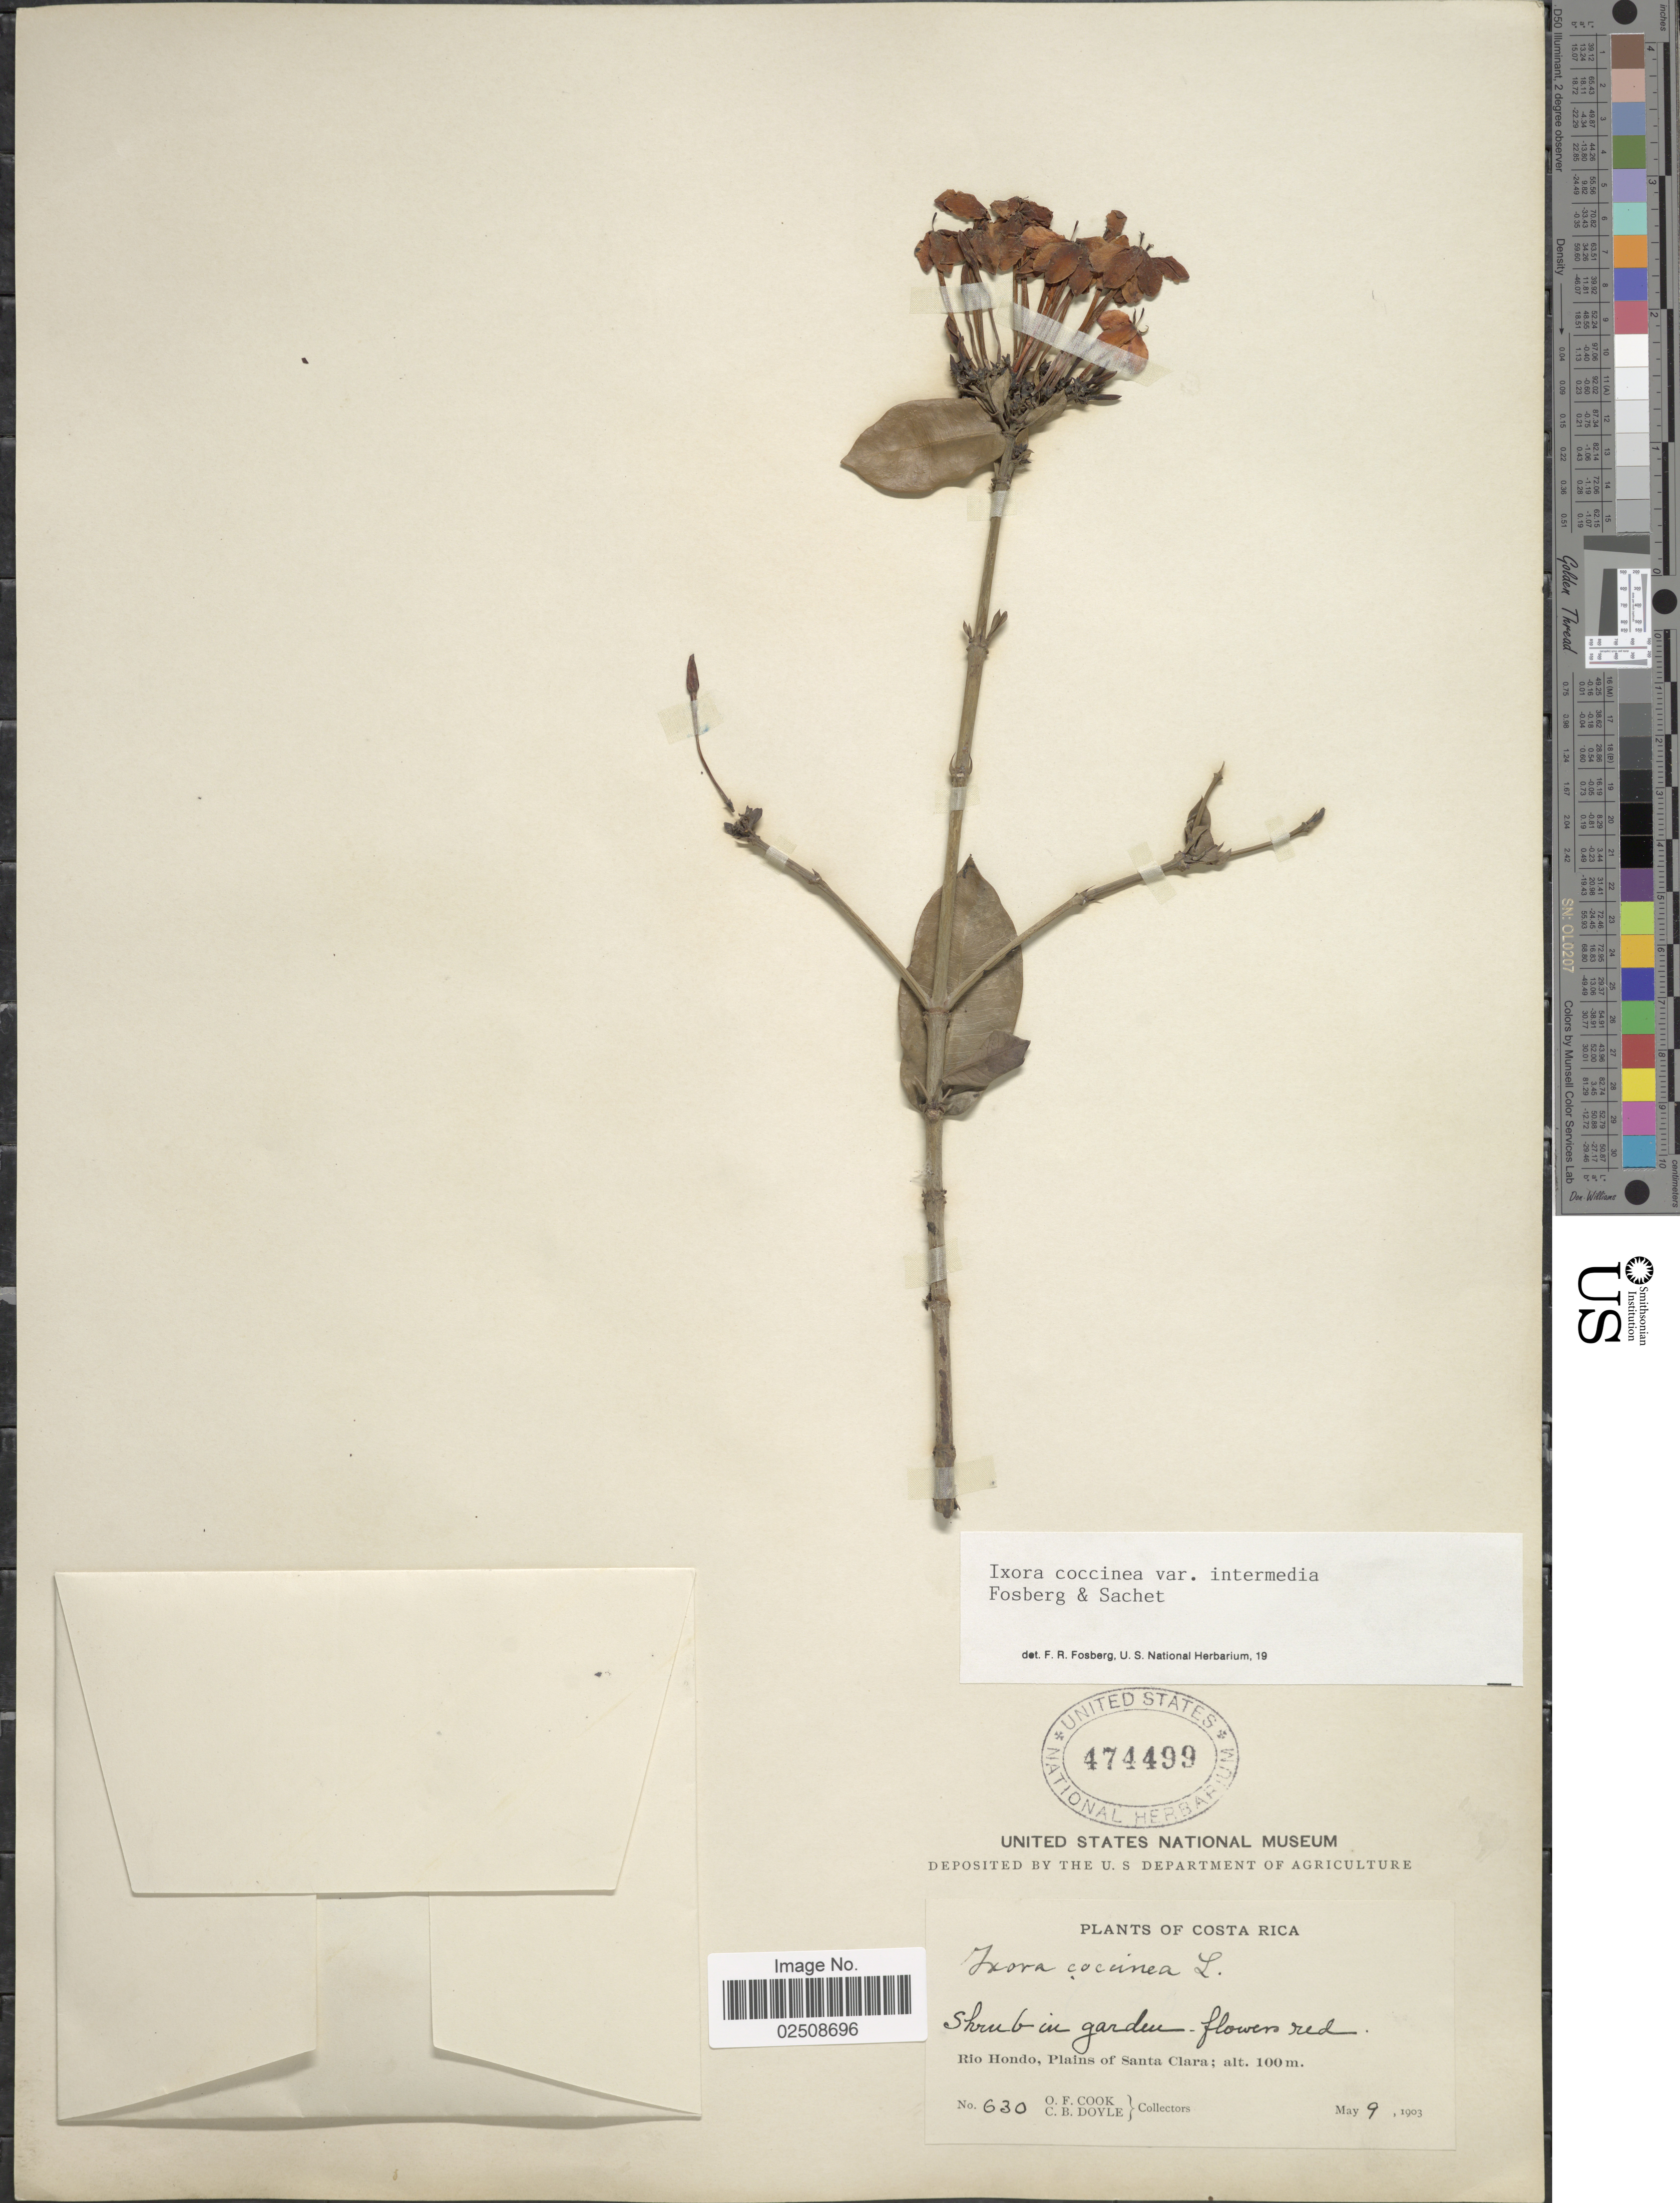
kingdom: Plantae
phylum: Tracheophyta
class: Magnoliopsida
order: Gentianales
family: Rubiaceae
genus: Ixora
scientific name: Ixora coccinea var. intermedia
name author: Fosberg & Sachet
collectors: O. F. Cook & C. Doyle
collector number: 630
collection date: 1903-05-09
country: Costa Rica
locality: Rio Hondo, Plains of Santa Clara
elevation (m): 100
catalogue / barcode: US 474499